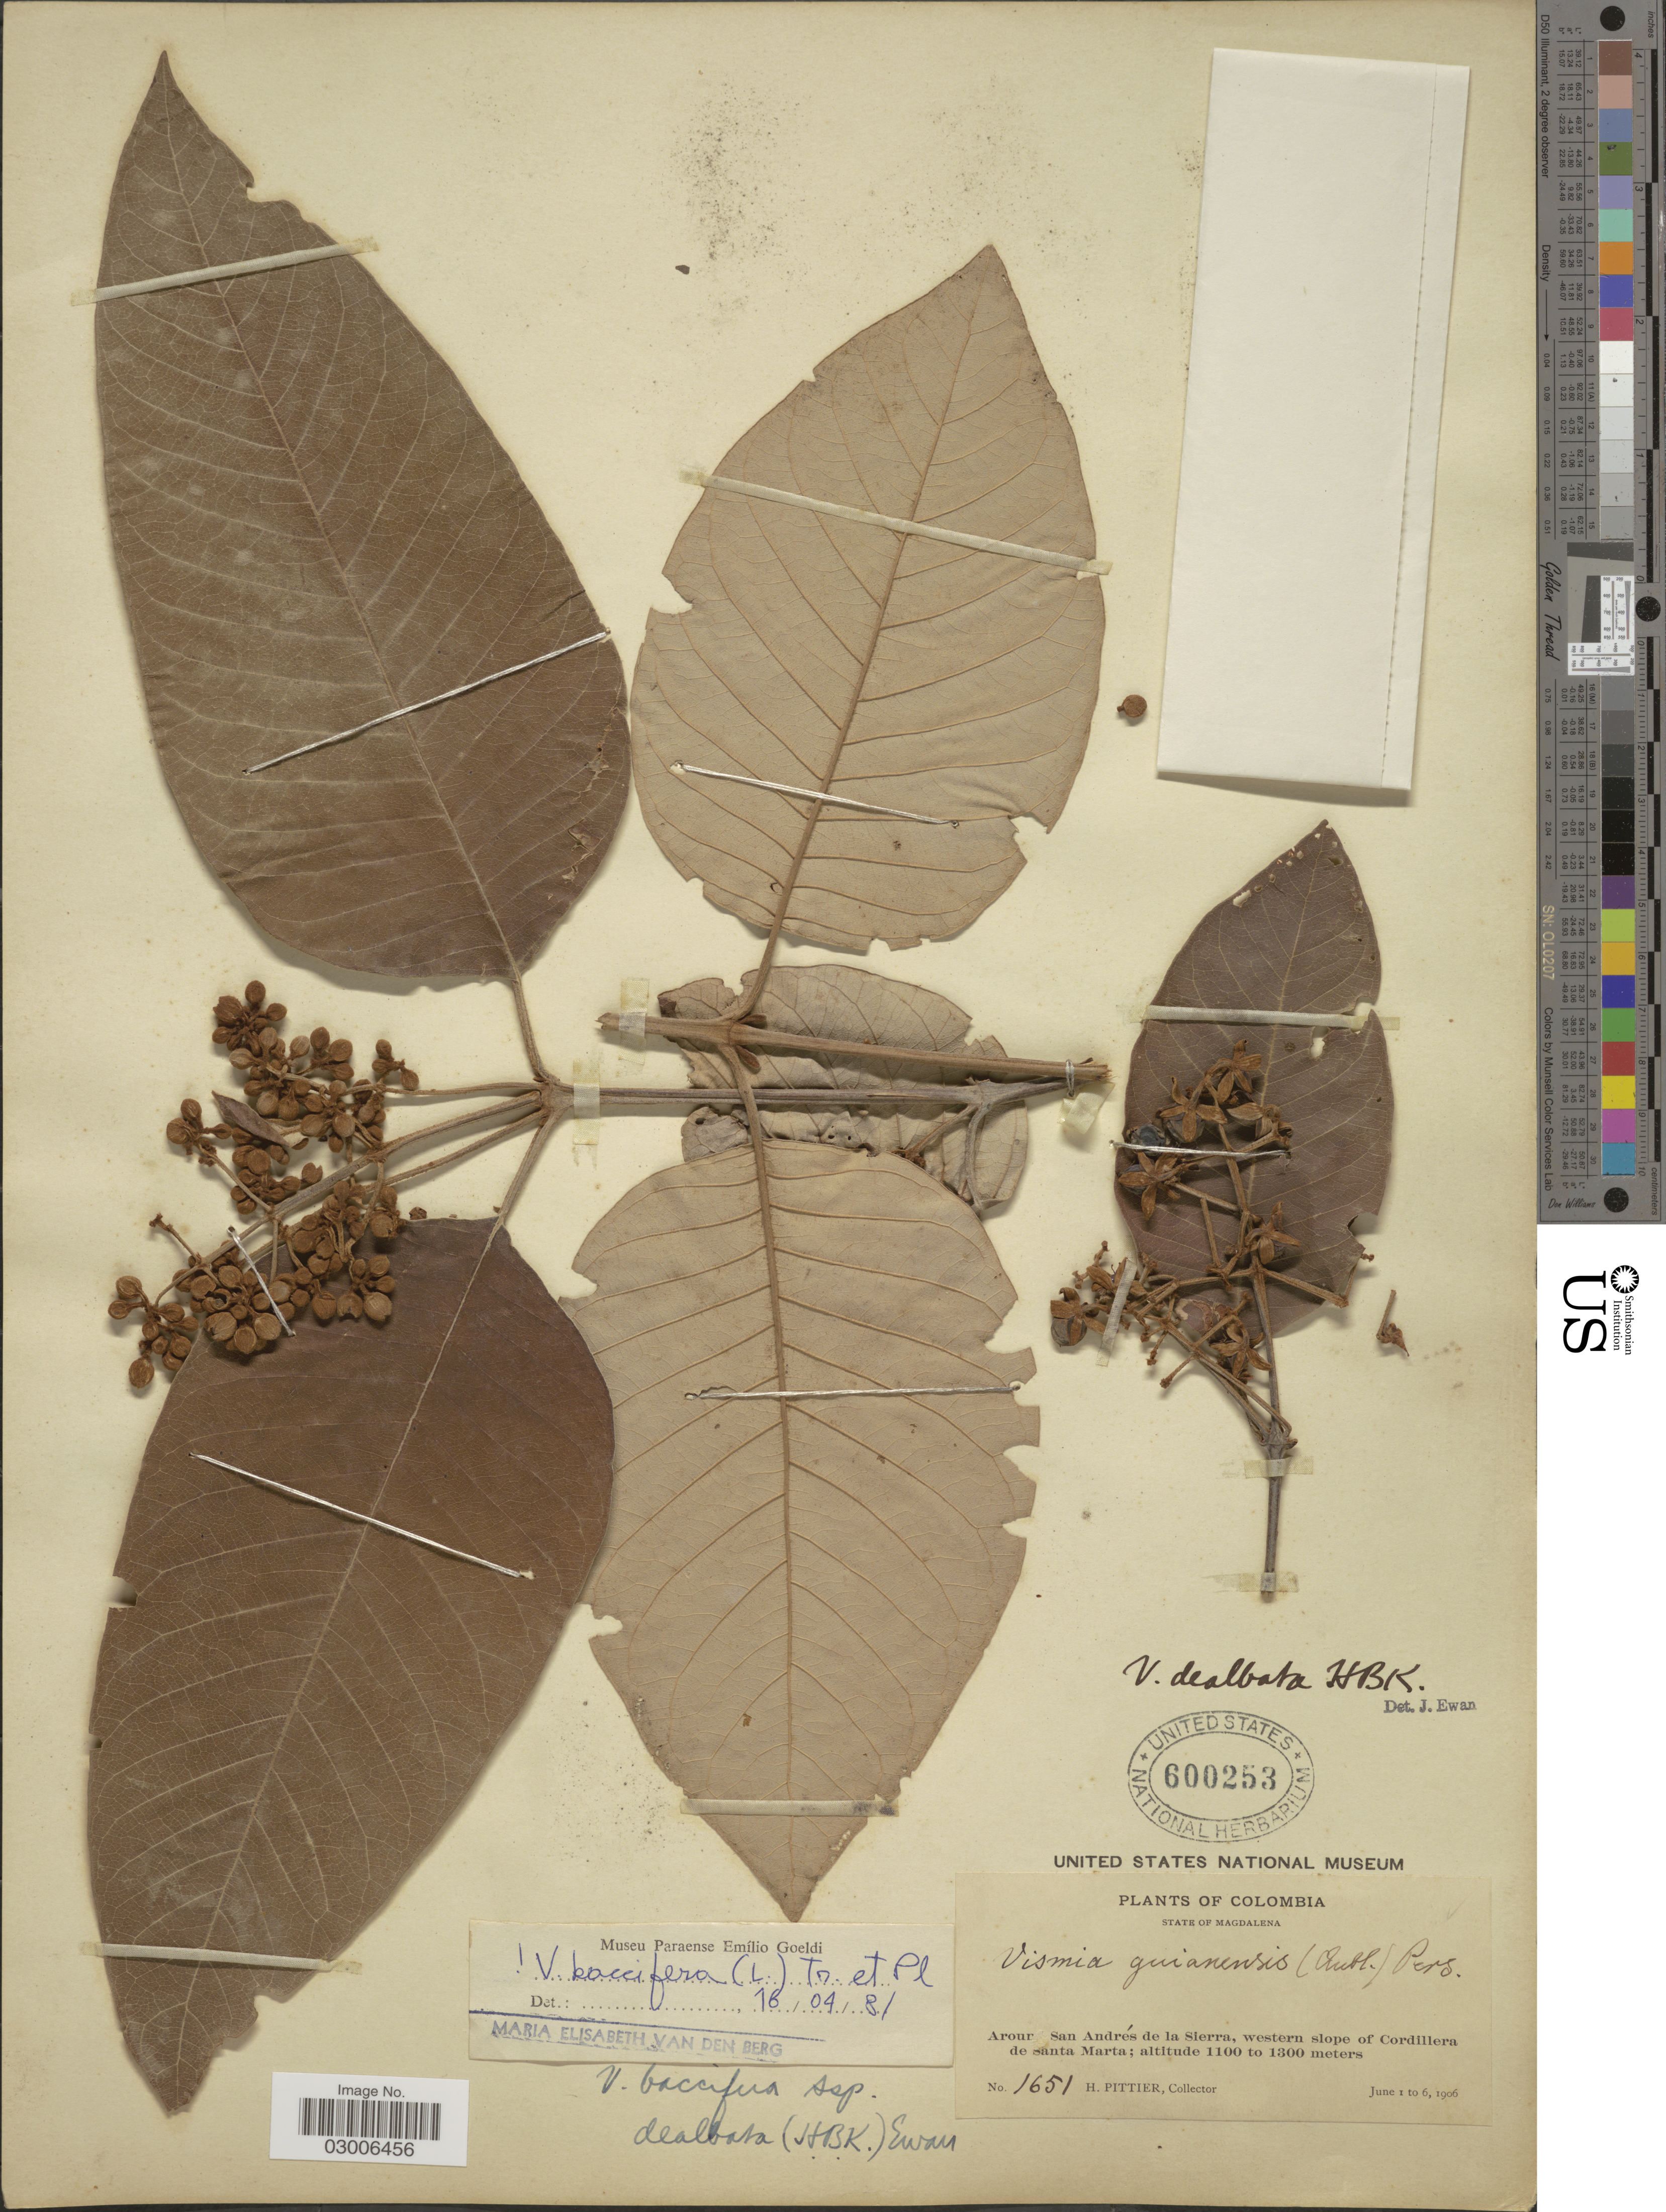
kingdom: Plantae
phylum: Tracheophyta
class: Magnoliopsida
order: Malpighiales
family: Hypericaceae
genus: Vismia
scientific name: Vismia baccifera subsp. dealbata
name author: (Kunth) Ewan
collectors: H. F. Pittier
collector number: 1651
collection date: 1906-06-01/1906-06-06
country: Colombia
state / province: Magdalena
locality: Around San Andrés de la Sierra, western slope of Cordillera de Santa Marta.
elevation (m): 1100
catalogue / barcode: US 600253